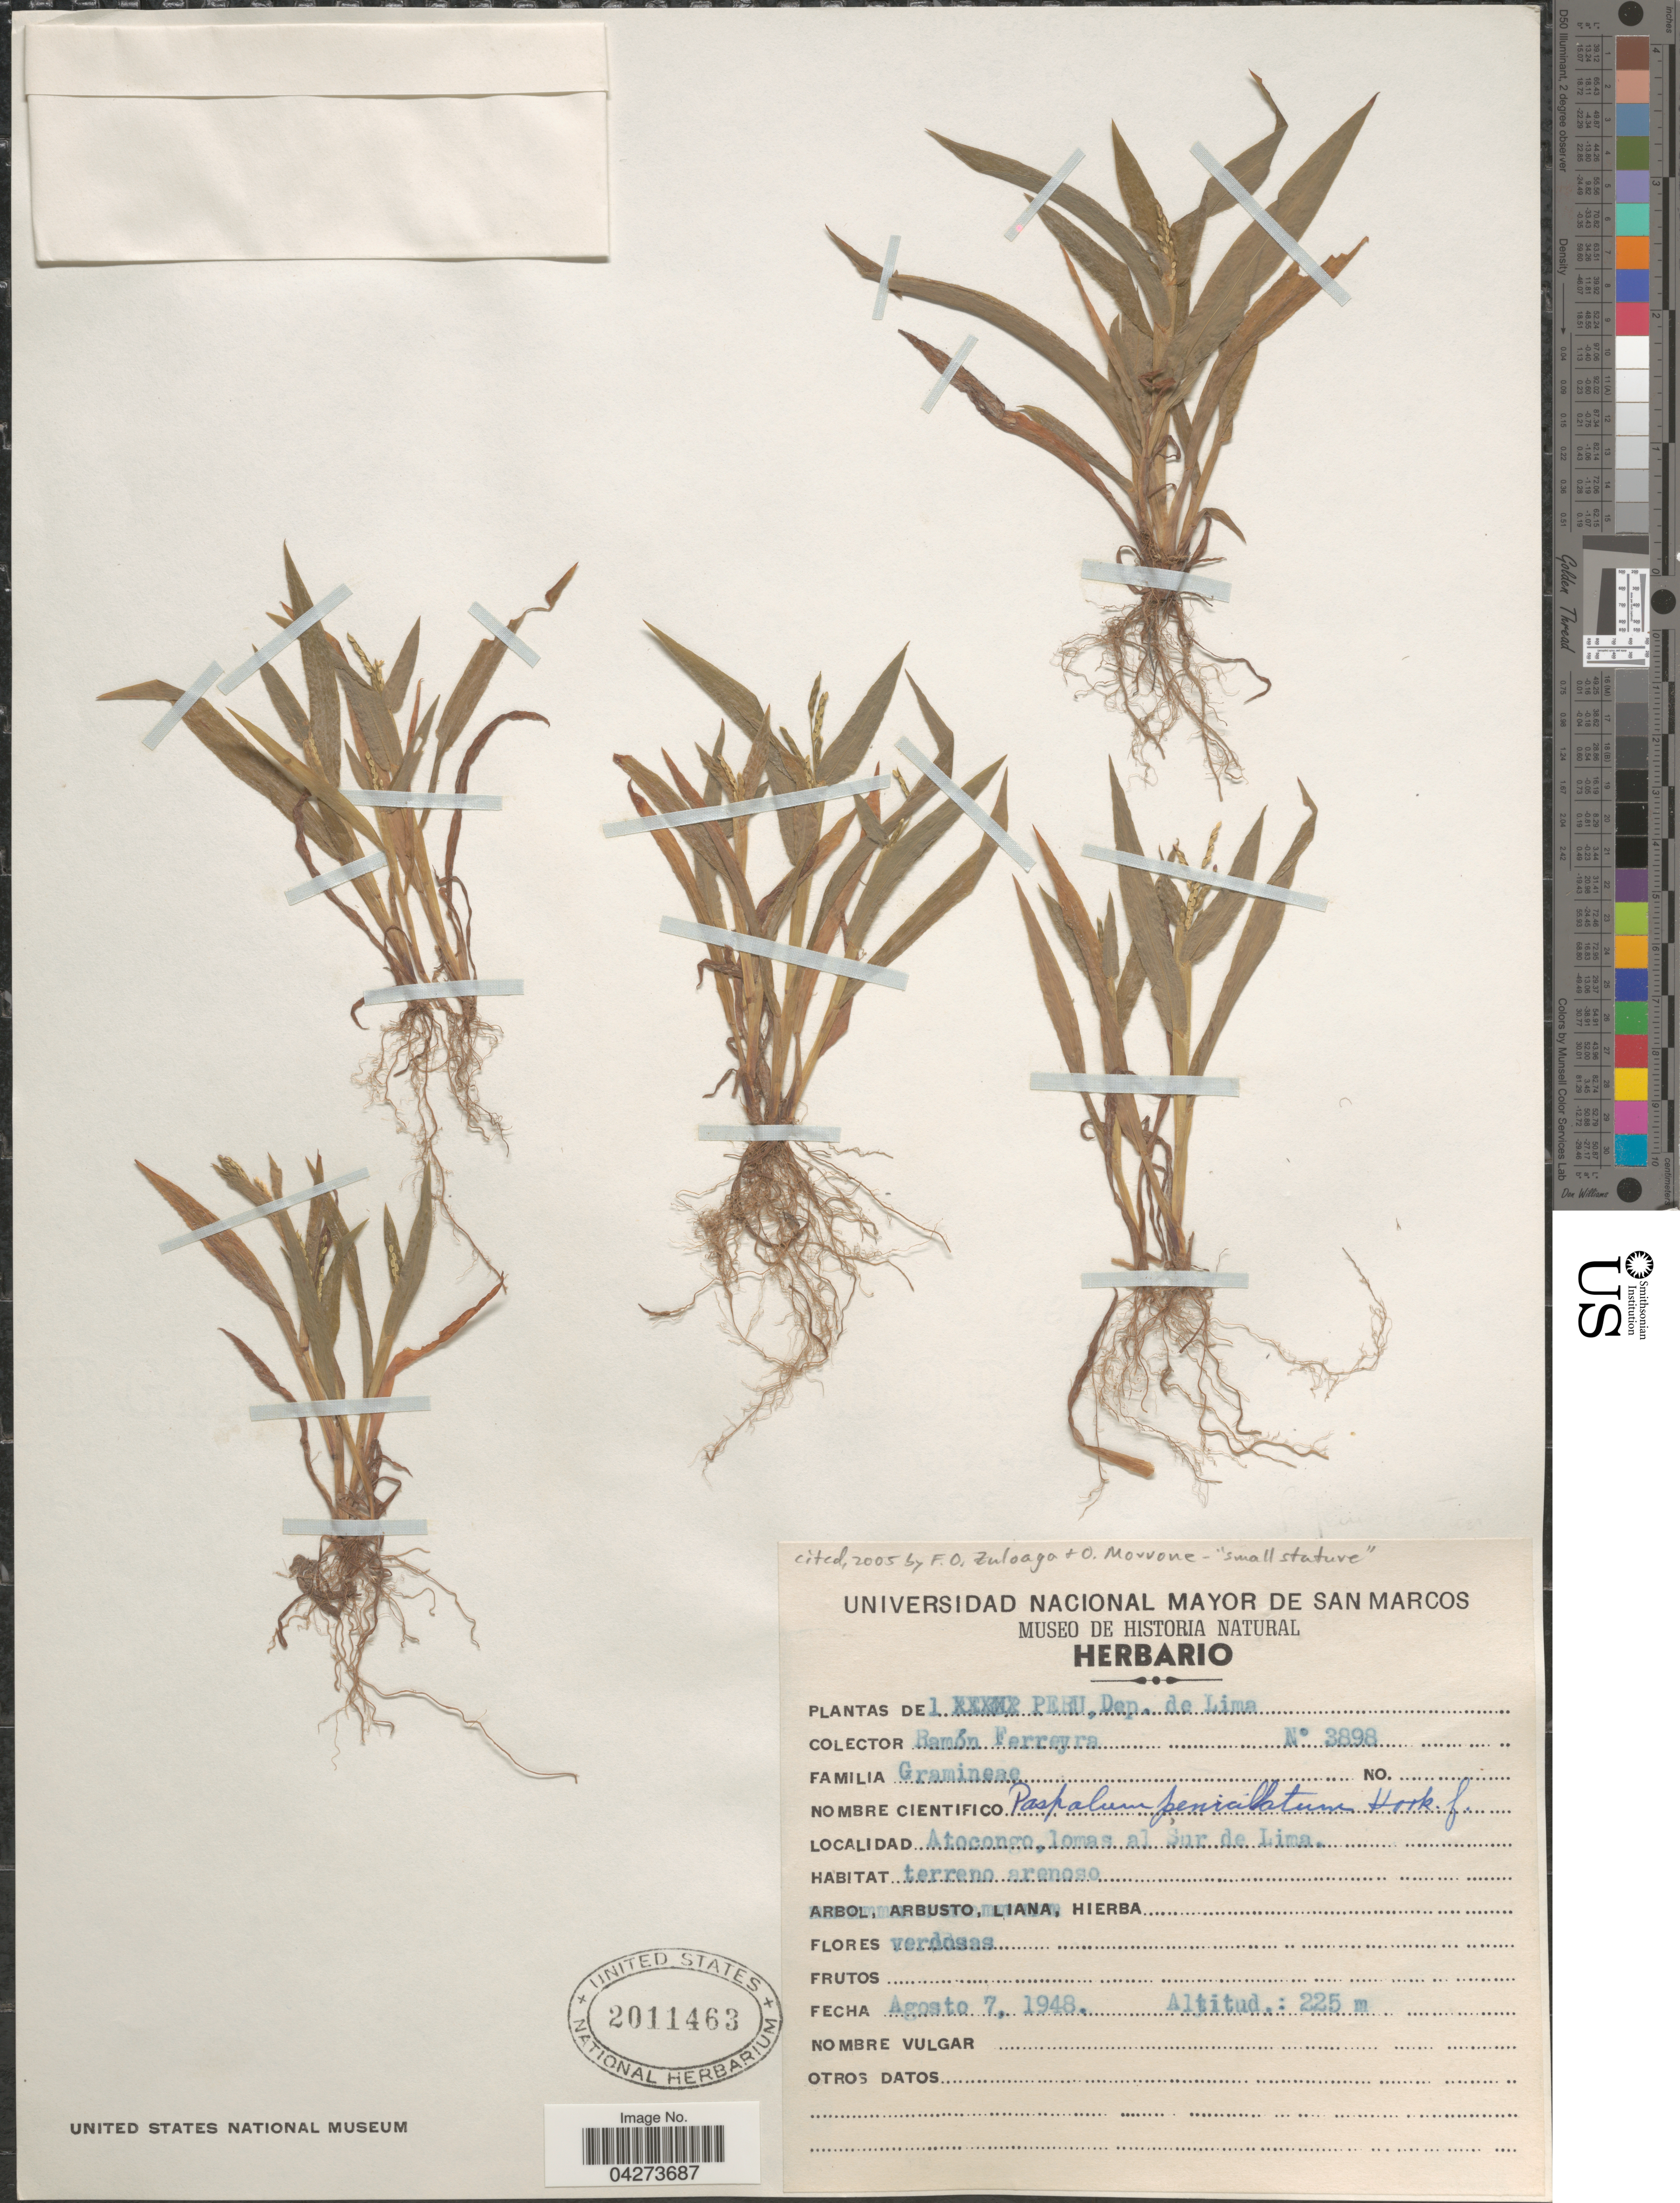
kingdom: Plantae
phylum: Tracheophyta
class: Liliopsida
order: Poales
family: Poaceae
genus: Paspalum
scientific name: Paspalum penicillatum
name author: Hook. f.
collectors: R. A. Ferreyra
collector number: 3898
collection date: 1948-08-07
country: Peru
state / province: Lima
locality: Dep. de Lima. Atocongo, lomas al Sur de Lima.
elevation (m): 225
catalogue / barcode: US 2011463